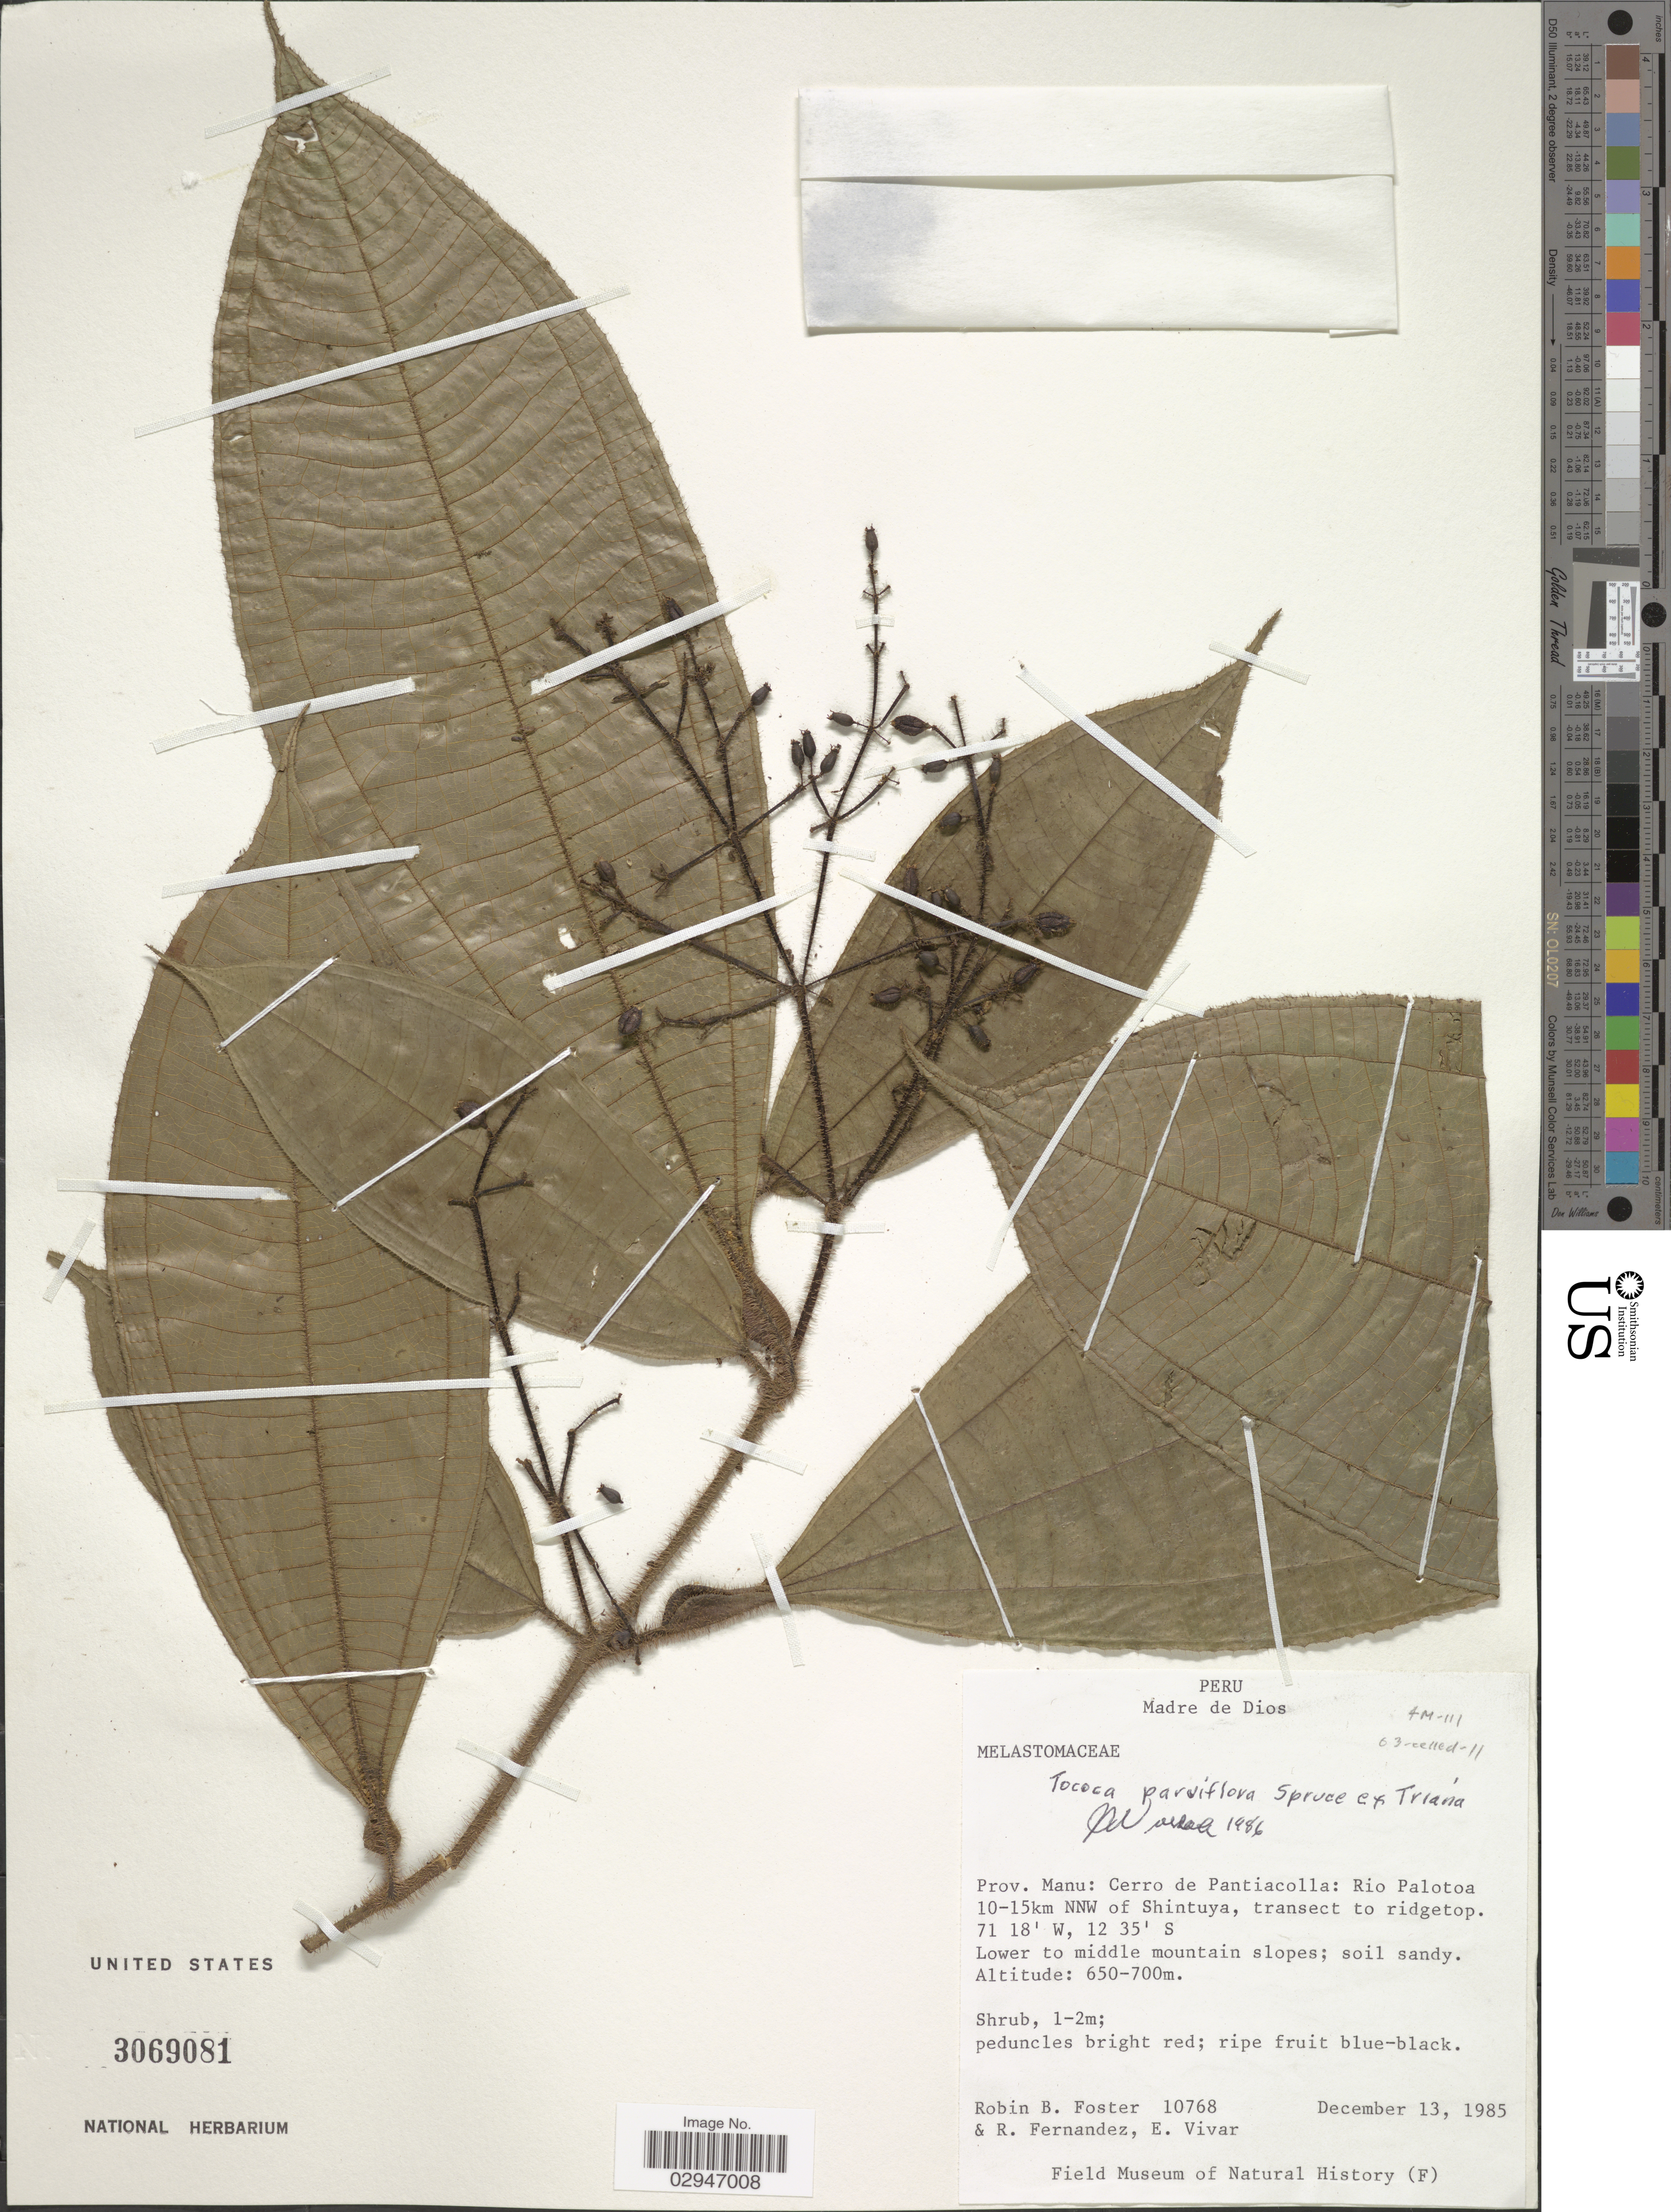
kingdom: Plantae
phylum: Tracheophyta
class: Magnoliopsida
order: Myrtales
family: Melastomataceae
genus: Tococa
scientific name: Tococa parviflora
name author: Spruce ex Triana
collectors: R. B. Foster, R. Fernandez & E. Vivar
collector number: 10768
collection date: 1985-12-13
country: Peru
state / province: Madre de Dios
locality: Prov. Manu: Cerro de Pantiacolla: Rio Palotoa 10-15km NNW of Shintuya, transect to ridgetop. Lower to mddle mountain slopes.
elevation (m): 650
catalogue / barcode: US 3069081